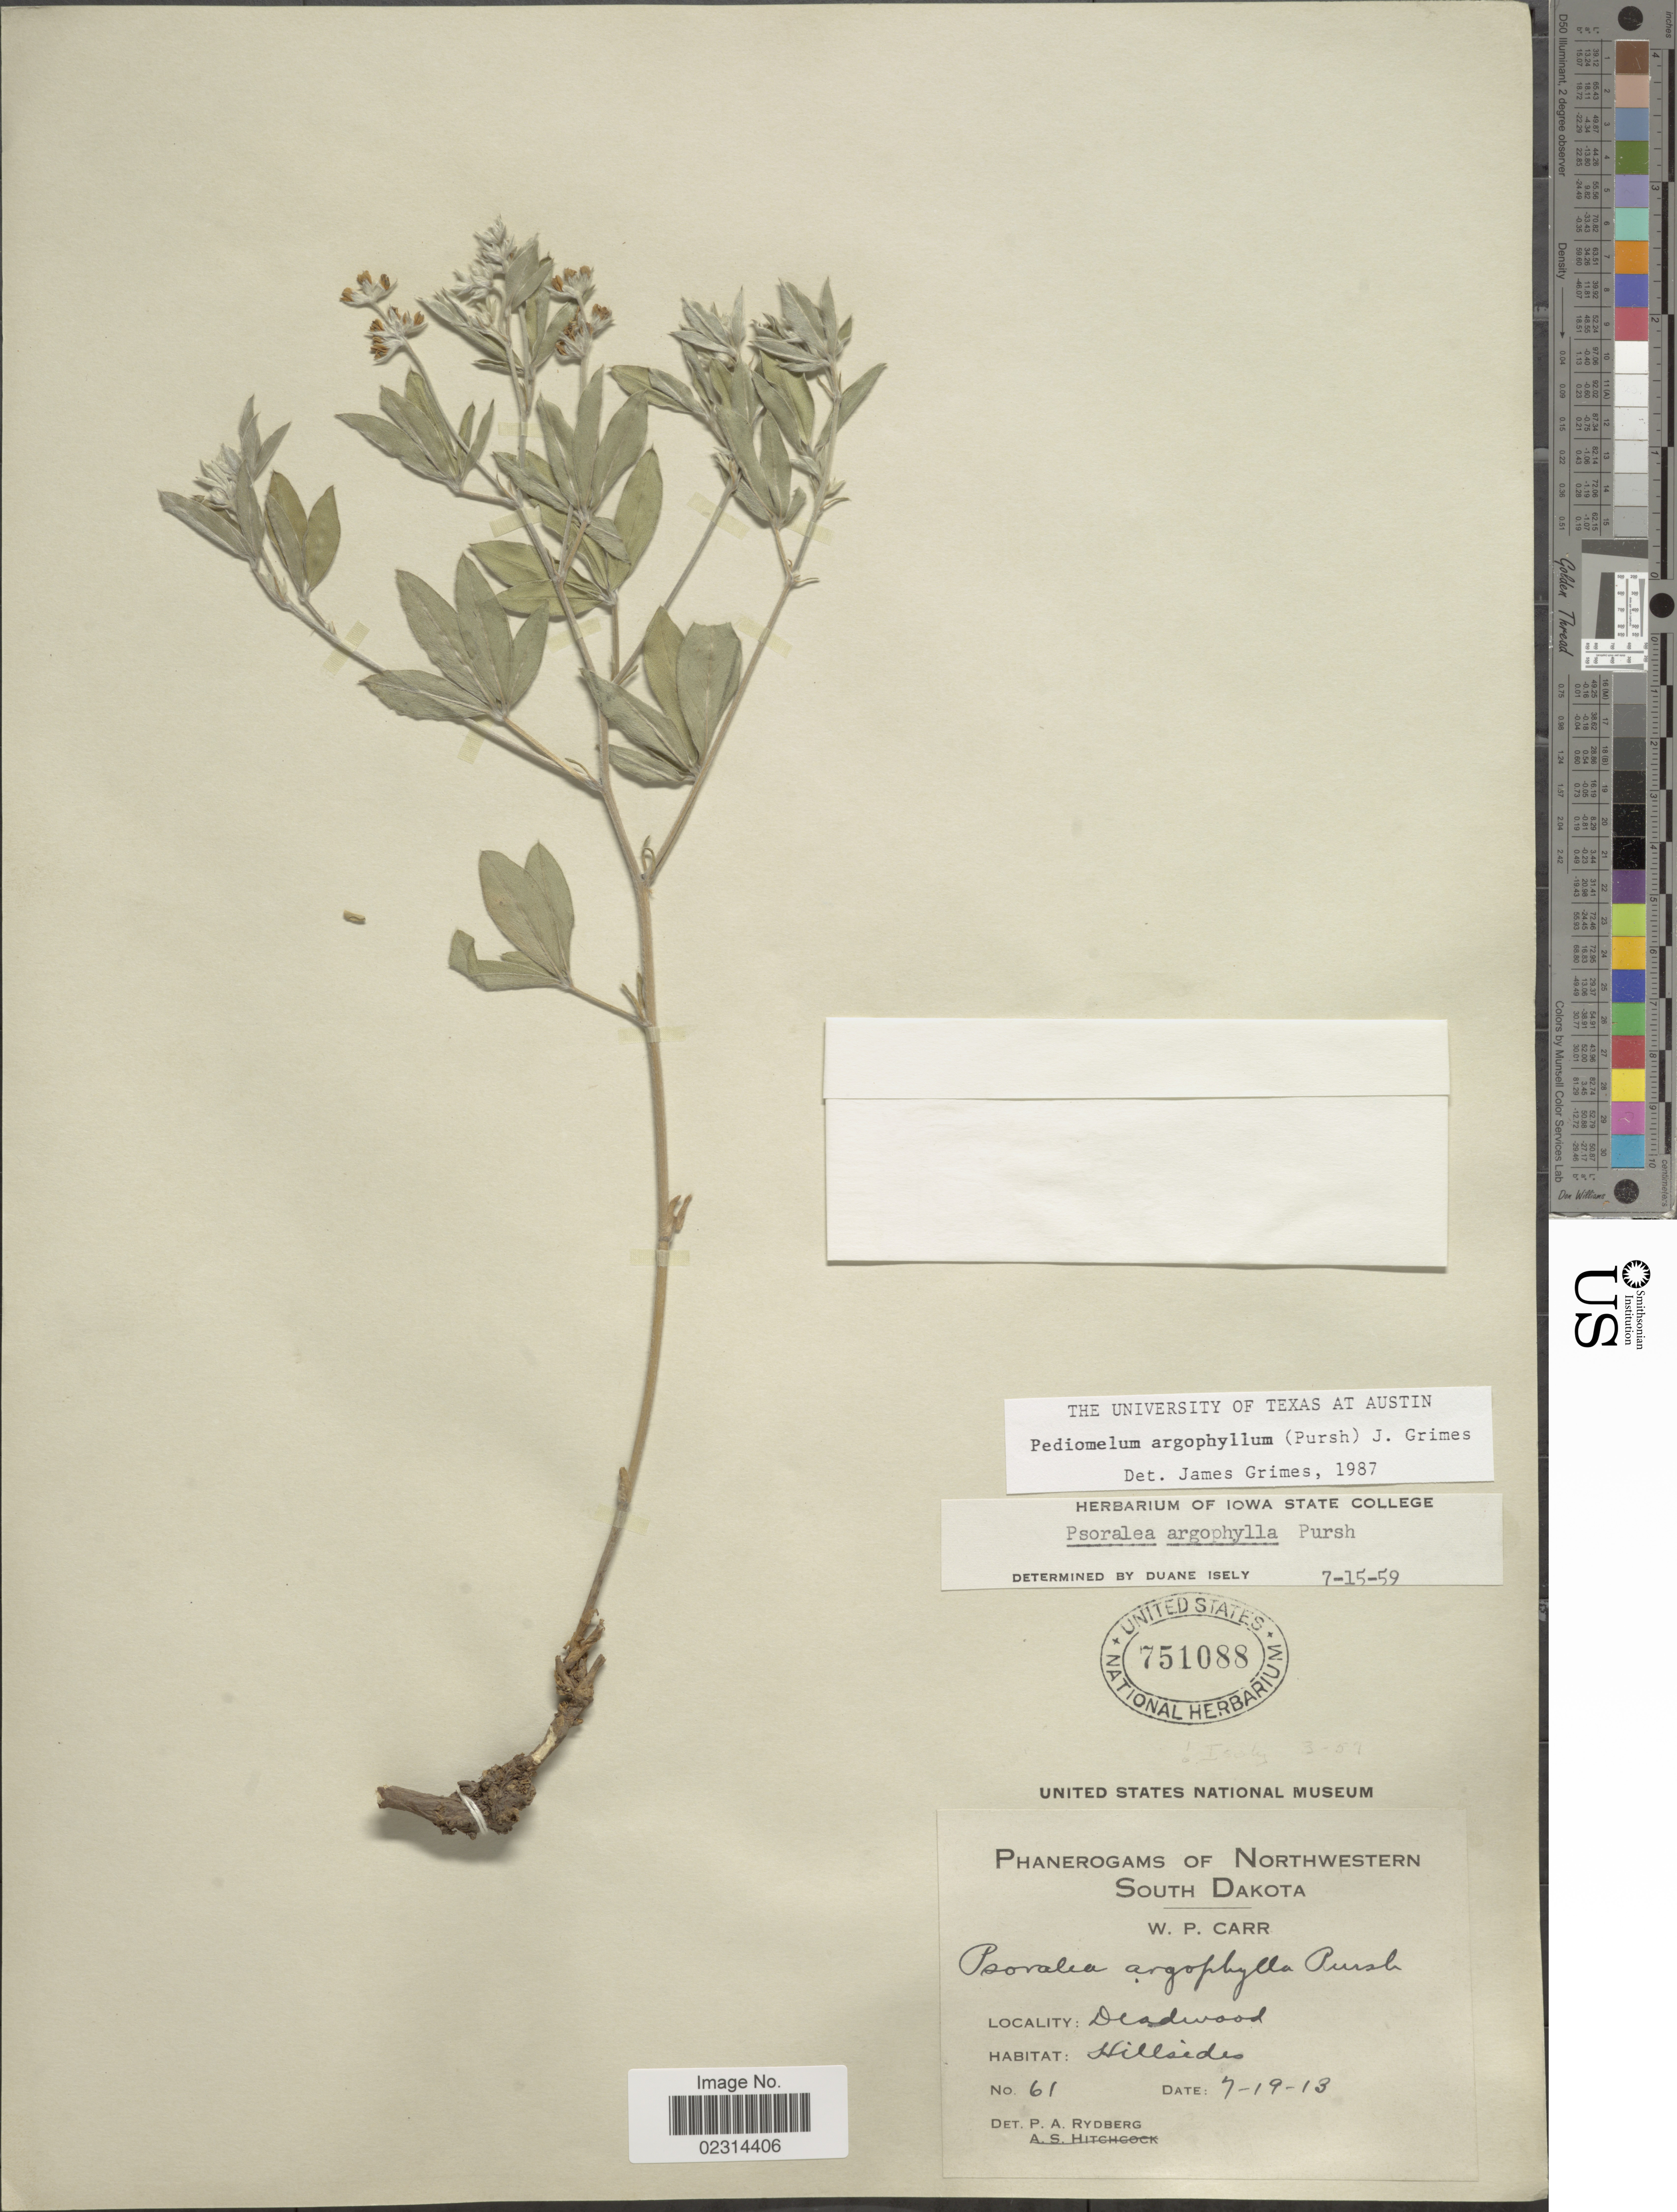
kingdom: Plantae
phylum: Tracheophyta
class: Magnoliopsida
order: Fabales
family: Fabaceae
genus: Pediomelum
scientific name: Pediomelum argophyllum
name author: (Pursh) J.W. Grimes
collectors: W. Carr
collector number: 61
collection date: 1913-07-19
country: United States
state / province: South Dakota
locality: Northwestern. Deadwood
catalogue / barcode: US 751088